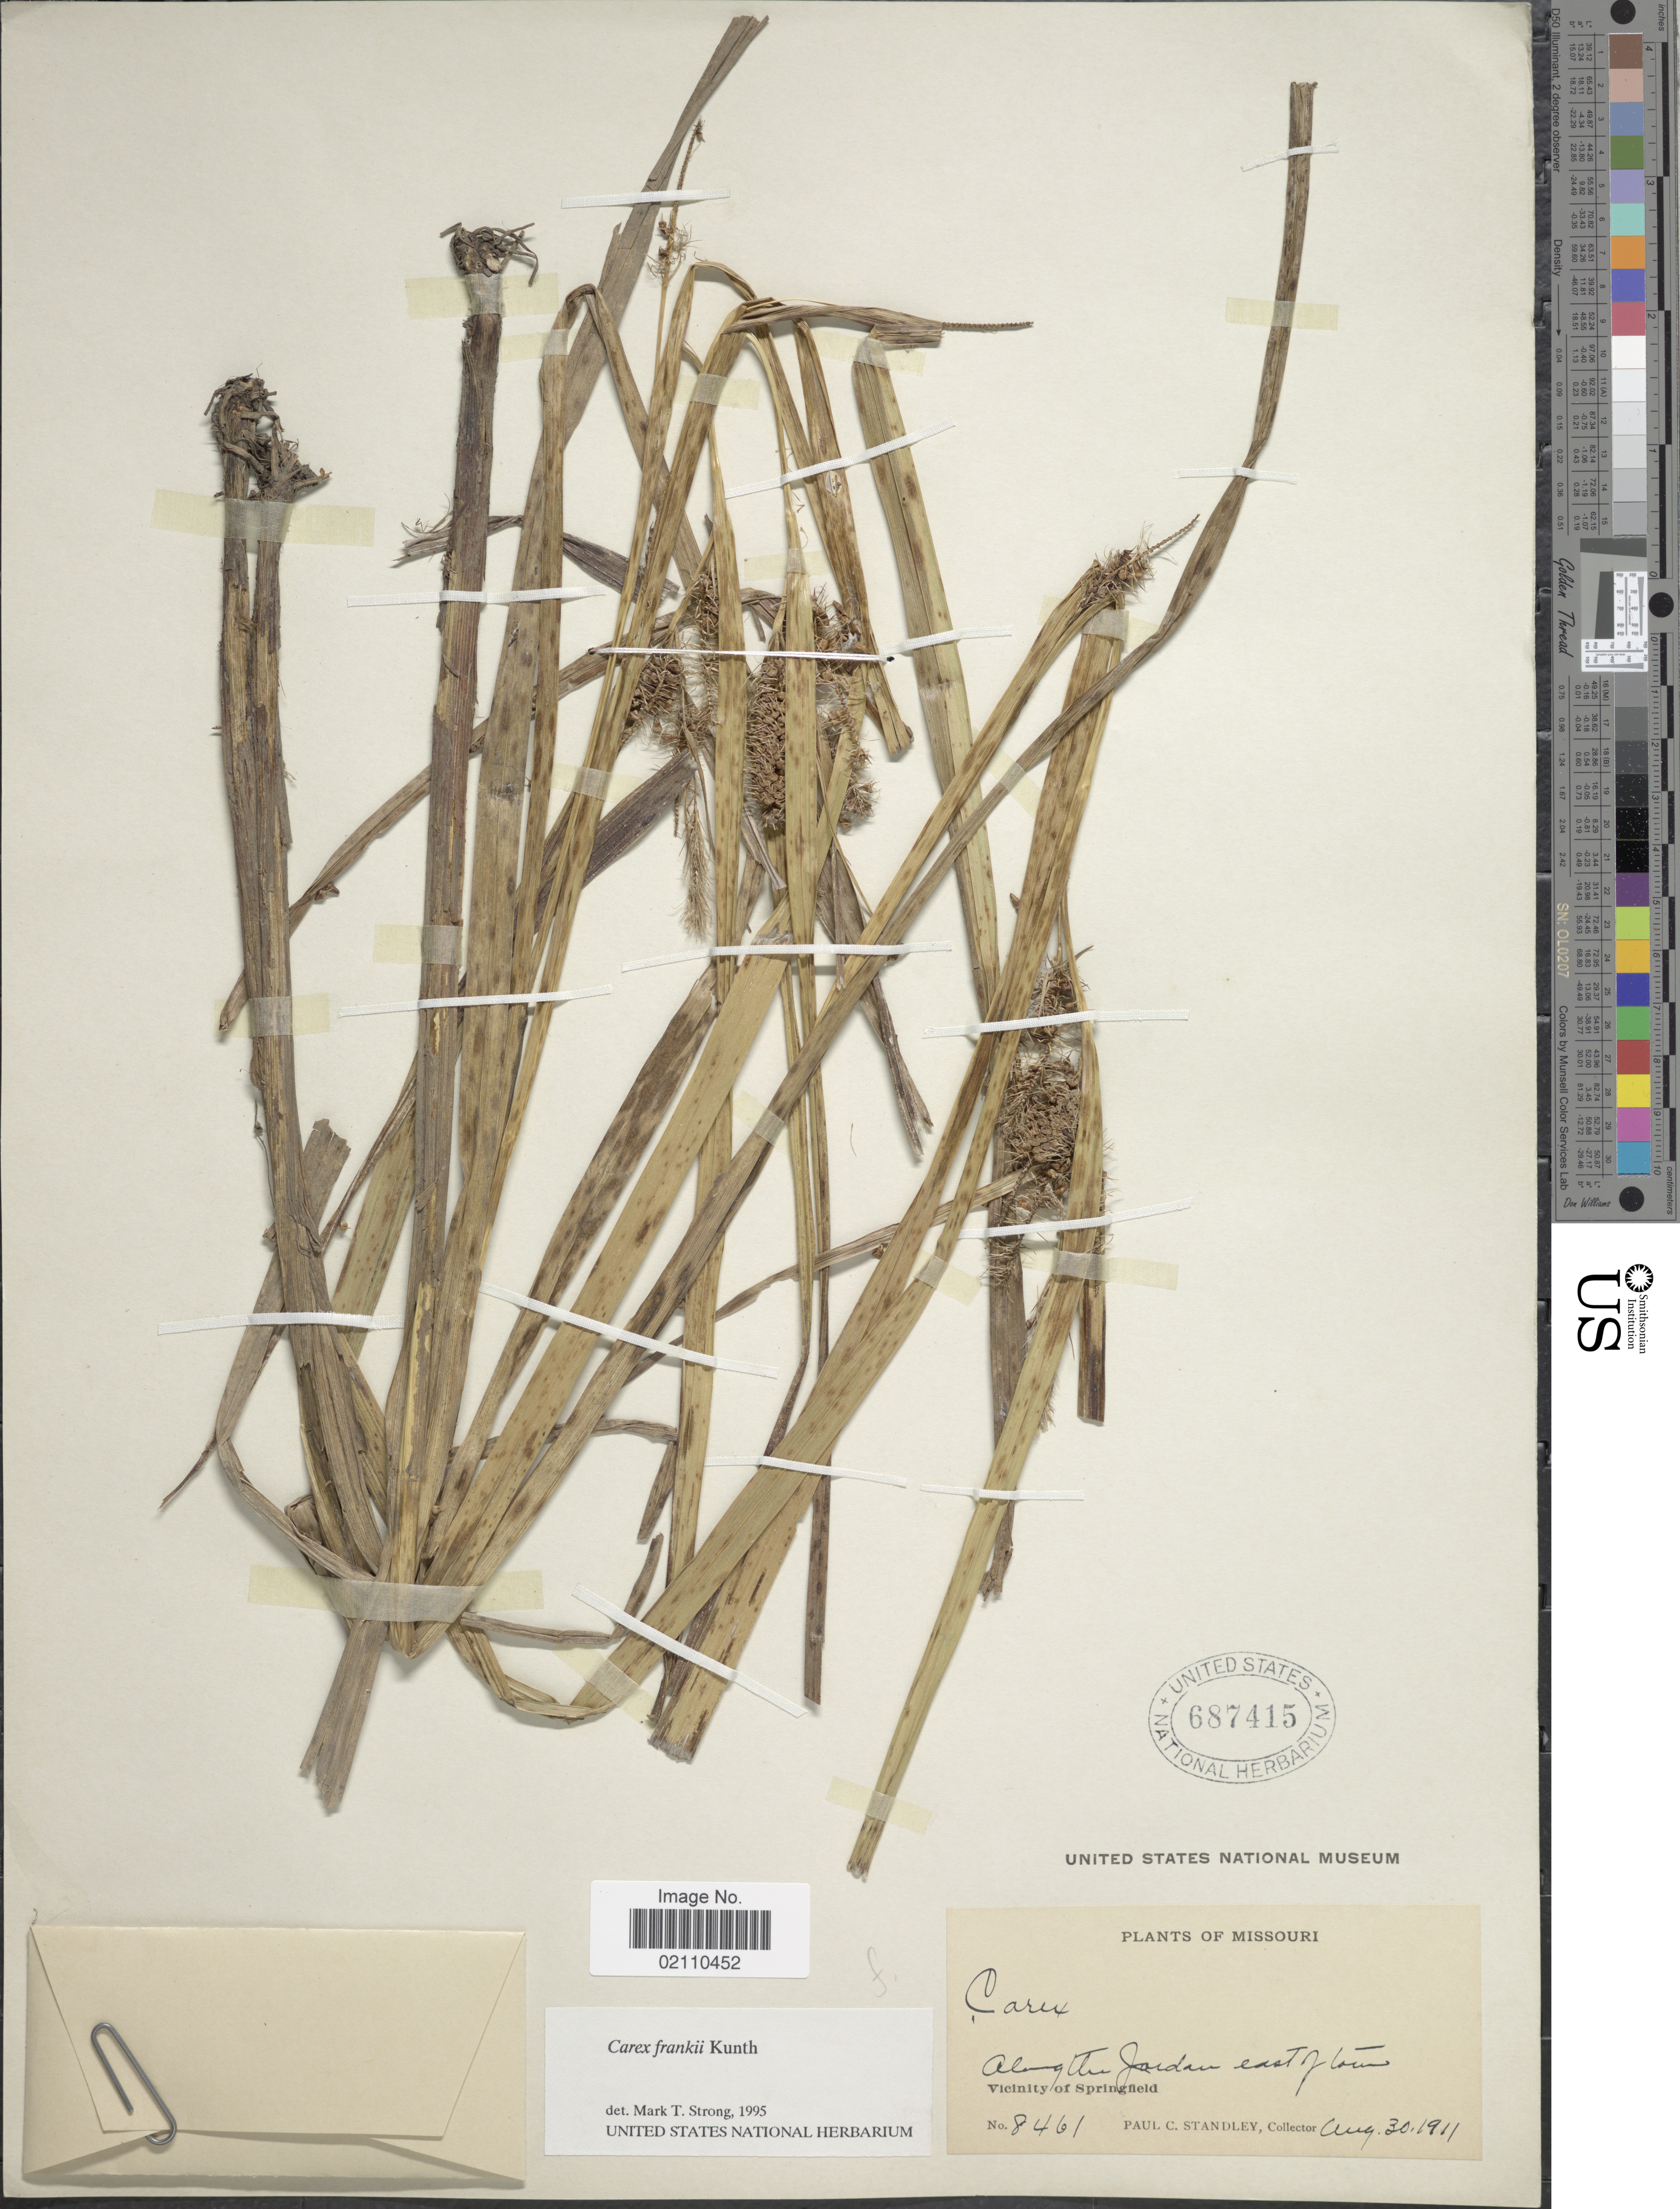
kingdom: Plantae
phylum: Tracheophyta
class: Liliopsida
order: Poales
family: Cyperaceae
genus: Carex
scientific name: Carex frankii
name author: Kunth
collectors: P. C. Standley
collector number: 8461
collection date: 1911-08-30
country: United States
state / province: Missouri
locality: Along the Garden east of low. Vicinity of Springfield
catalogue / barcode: US 687415